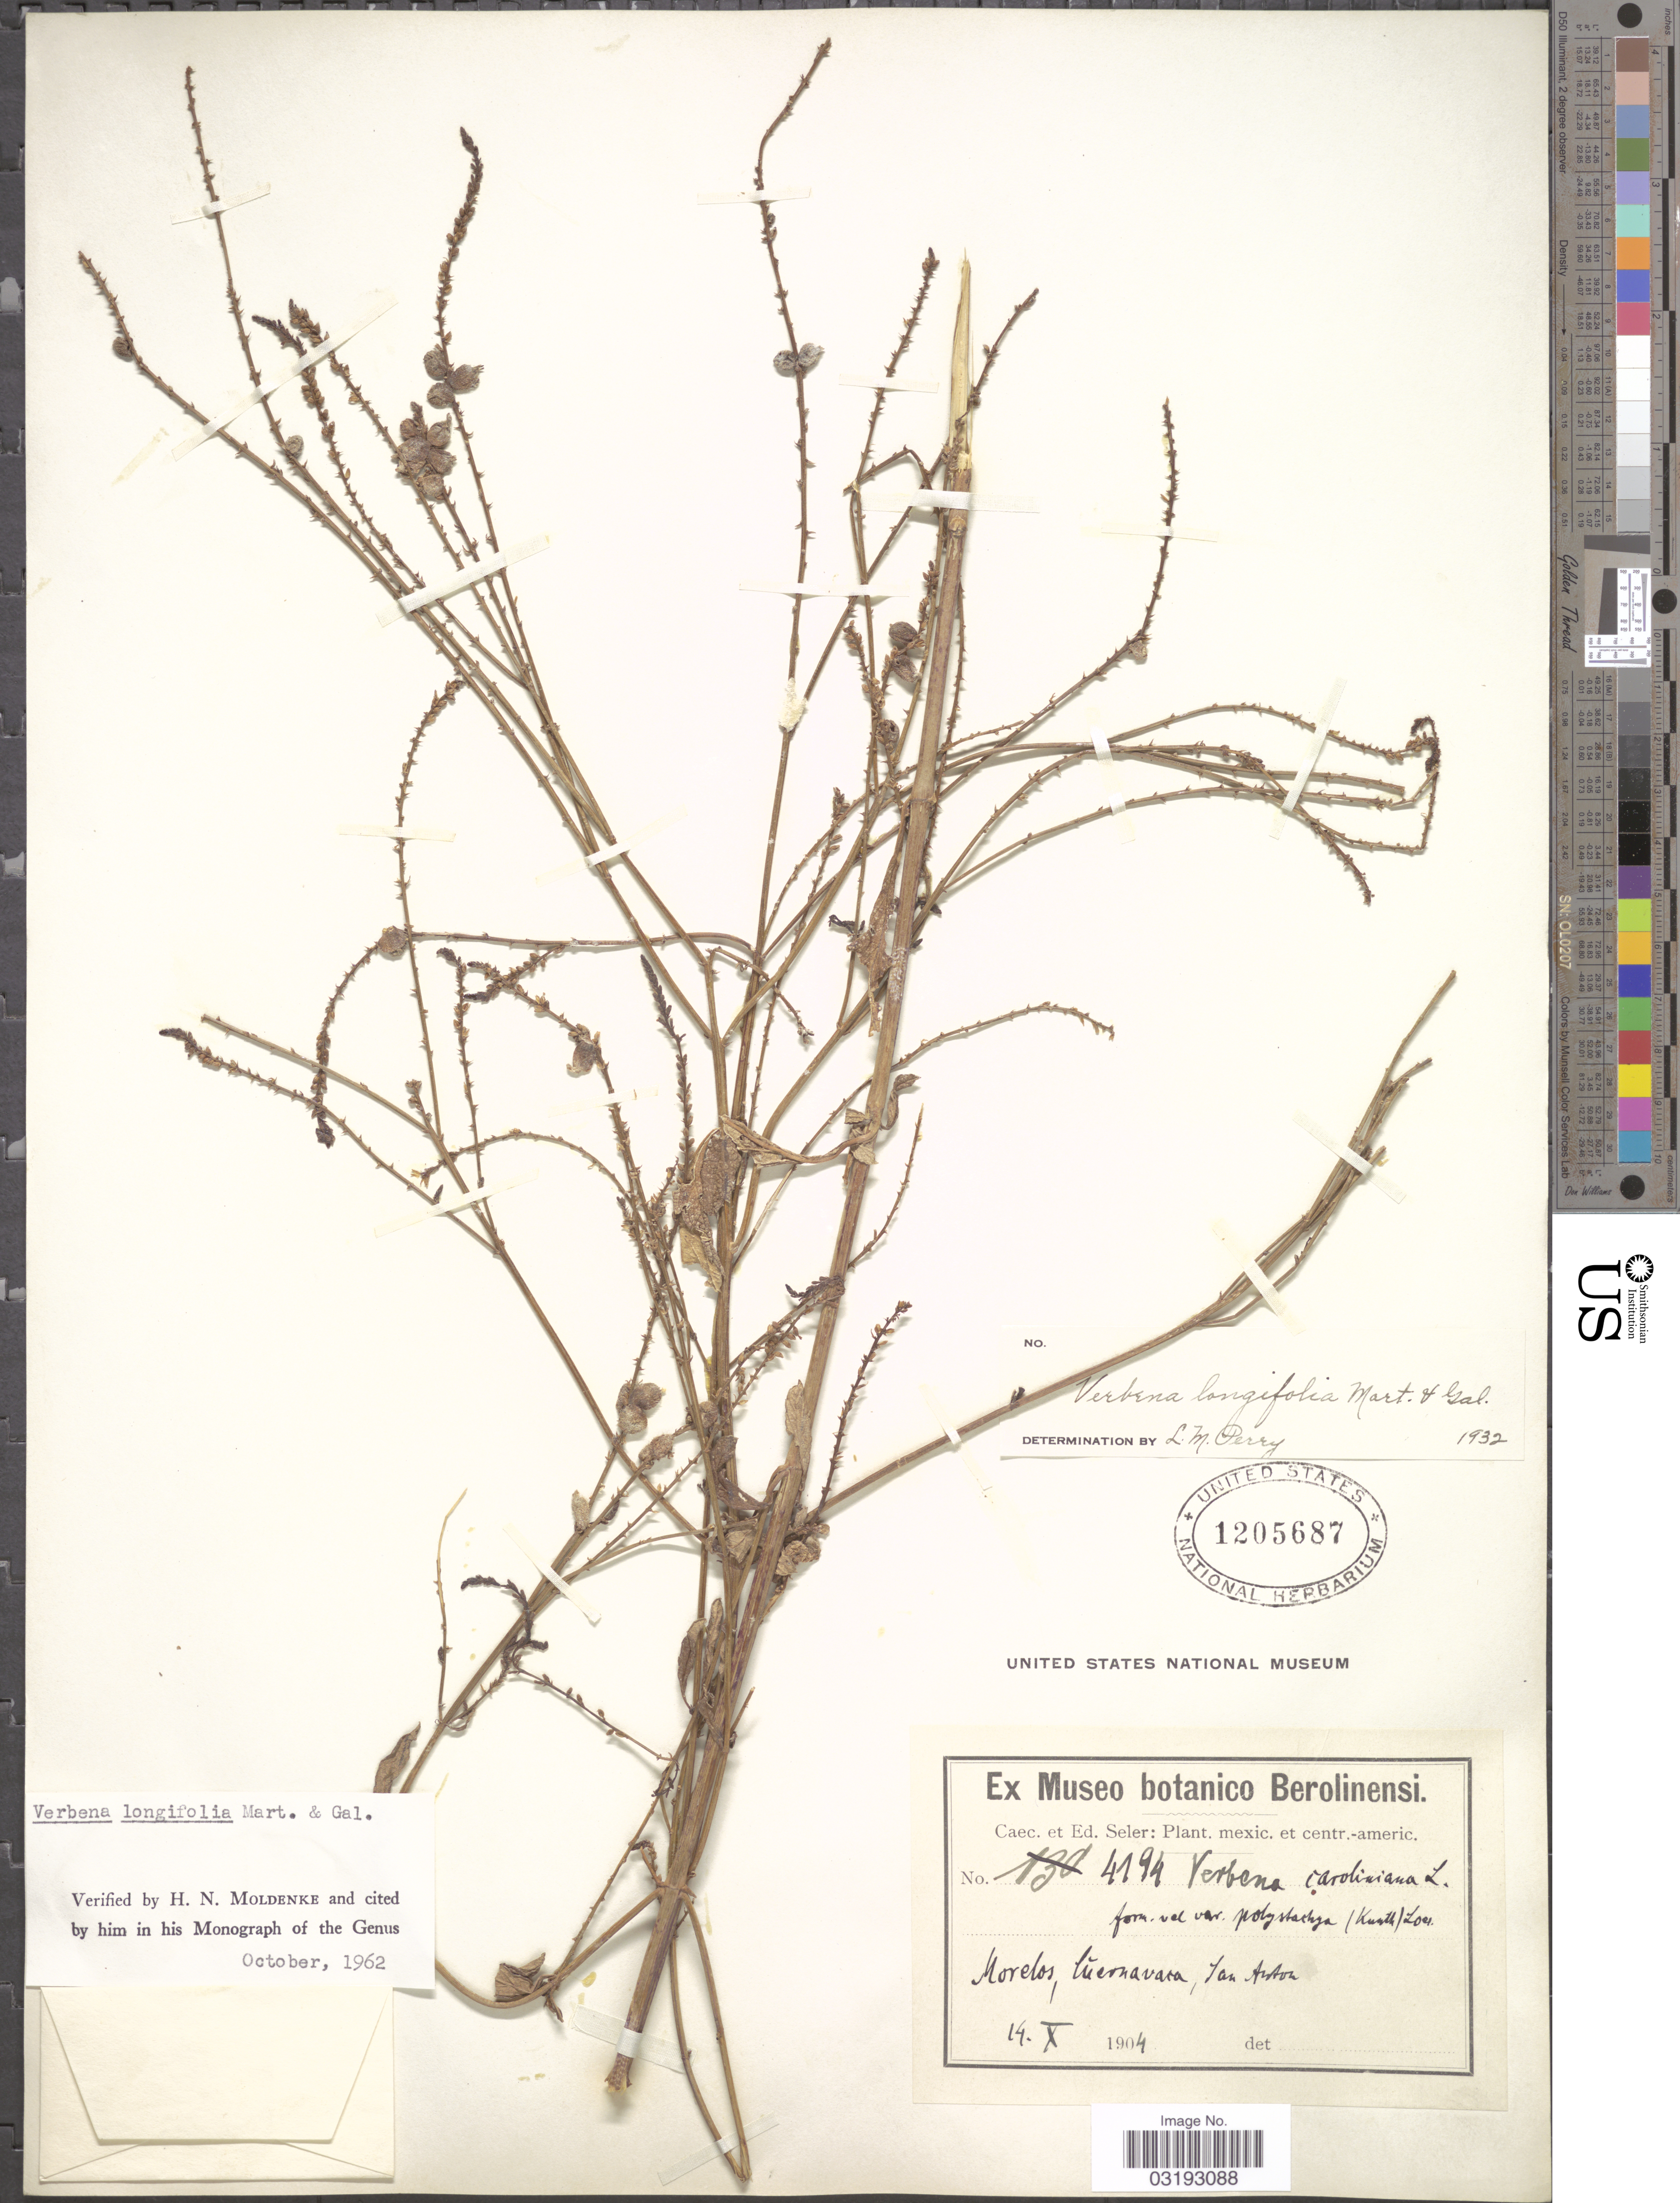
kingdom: Plantae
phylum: Tracheophyta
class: Magnoliopsida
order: Lamiales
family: Verbenaceae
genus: Verbena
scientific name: Verbena longifolia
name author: M. Martens & Galeotti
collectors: C. Seler & E. G. Seler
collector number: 4194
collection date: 1904-10-14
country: Mexico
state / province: Morelos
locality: Cúernavaca, San Anton.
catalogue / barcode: US 1205687